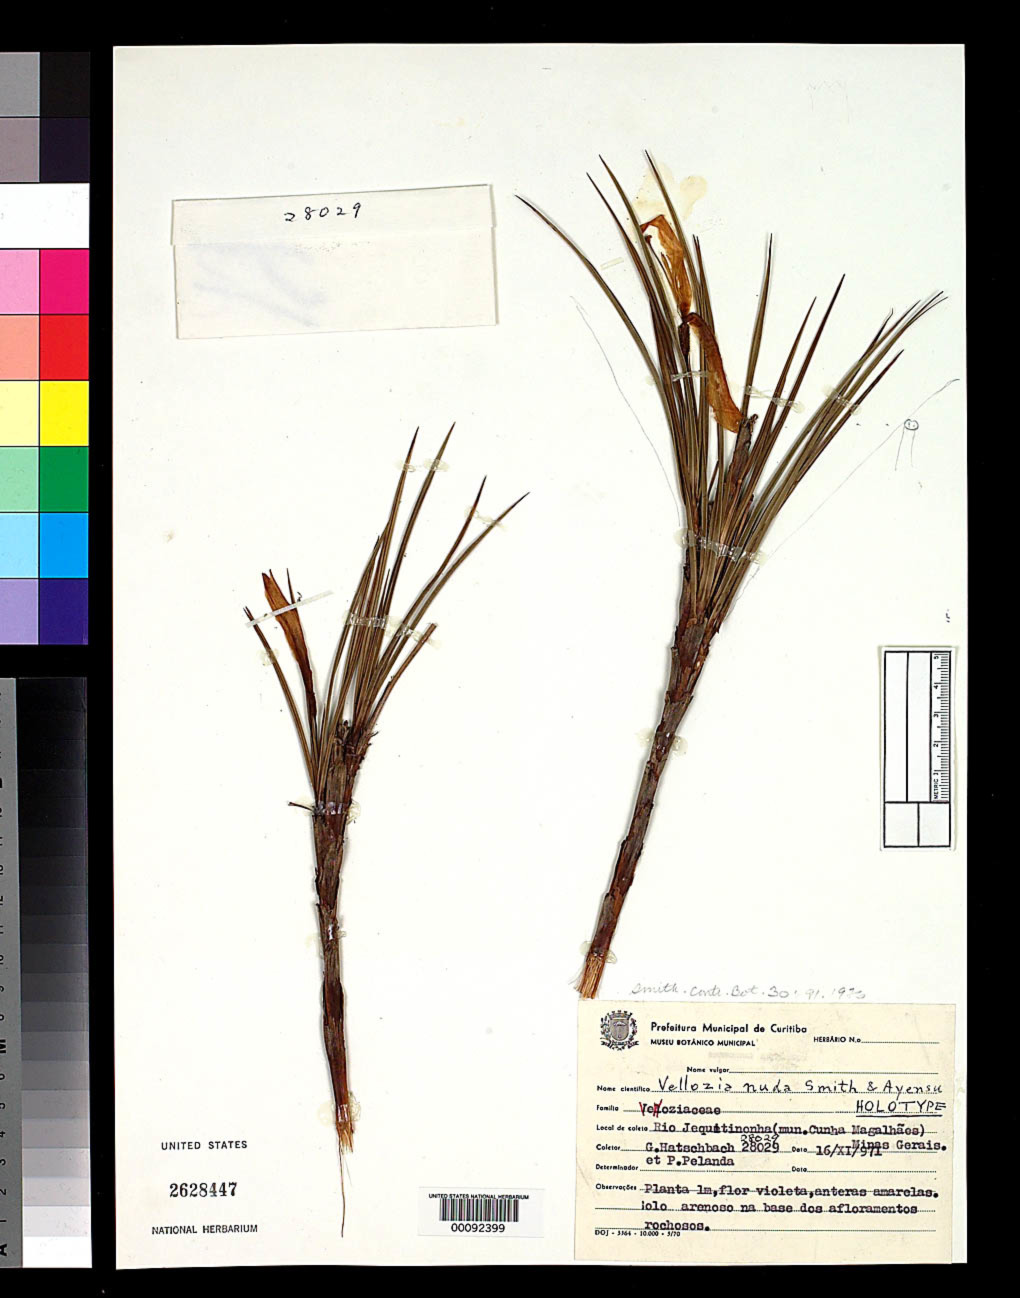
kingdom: Plantae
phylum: Tracheophyta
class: Liliopsida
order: Pandanales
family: Velloziaceae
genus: Vellozia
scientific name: Vellozia nuda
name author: L.B. Sm. & Ayensu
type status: Holotype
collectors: G. Hatschbach & P. Pelanda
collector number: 28029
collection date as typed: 16 Nov 1971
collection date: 1971-11-16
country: Brazil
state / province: Minas Gerais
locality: Cunha Magalhaes, Rio Jequitinhona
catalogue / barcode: US 2628447